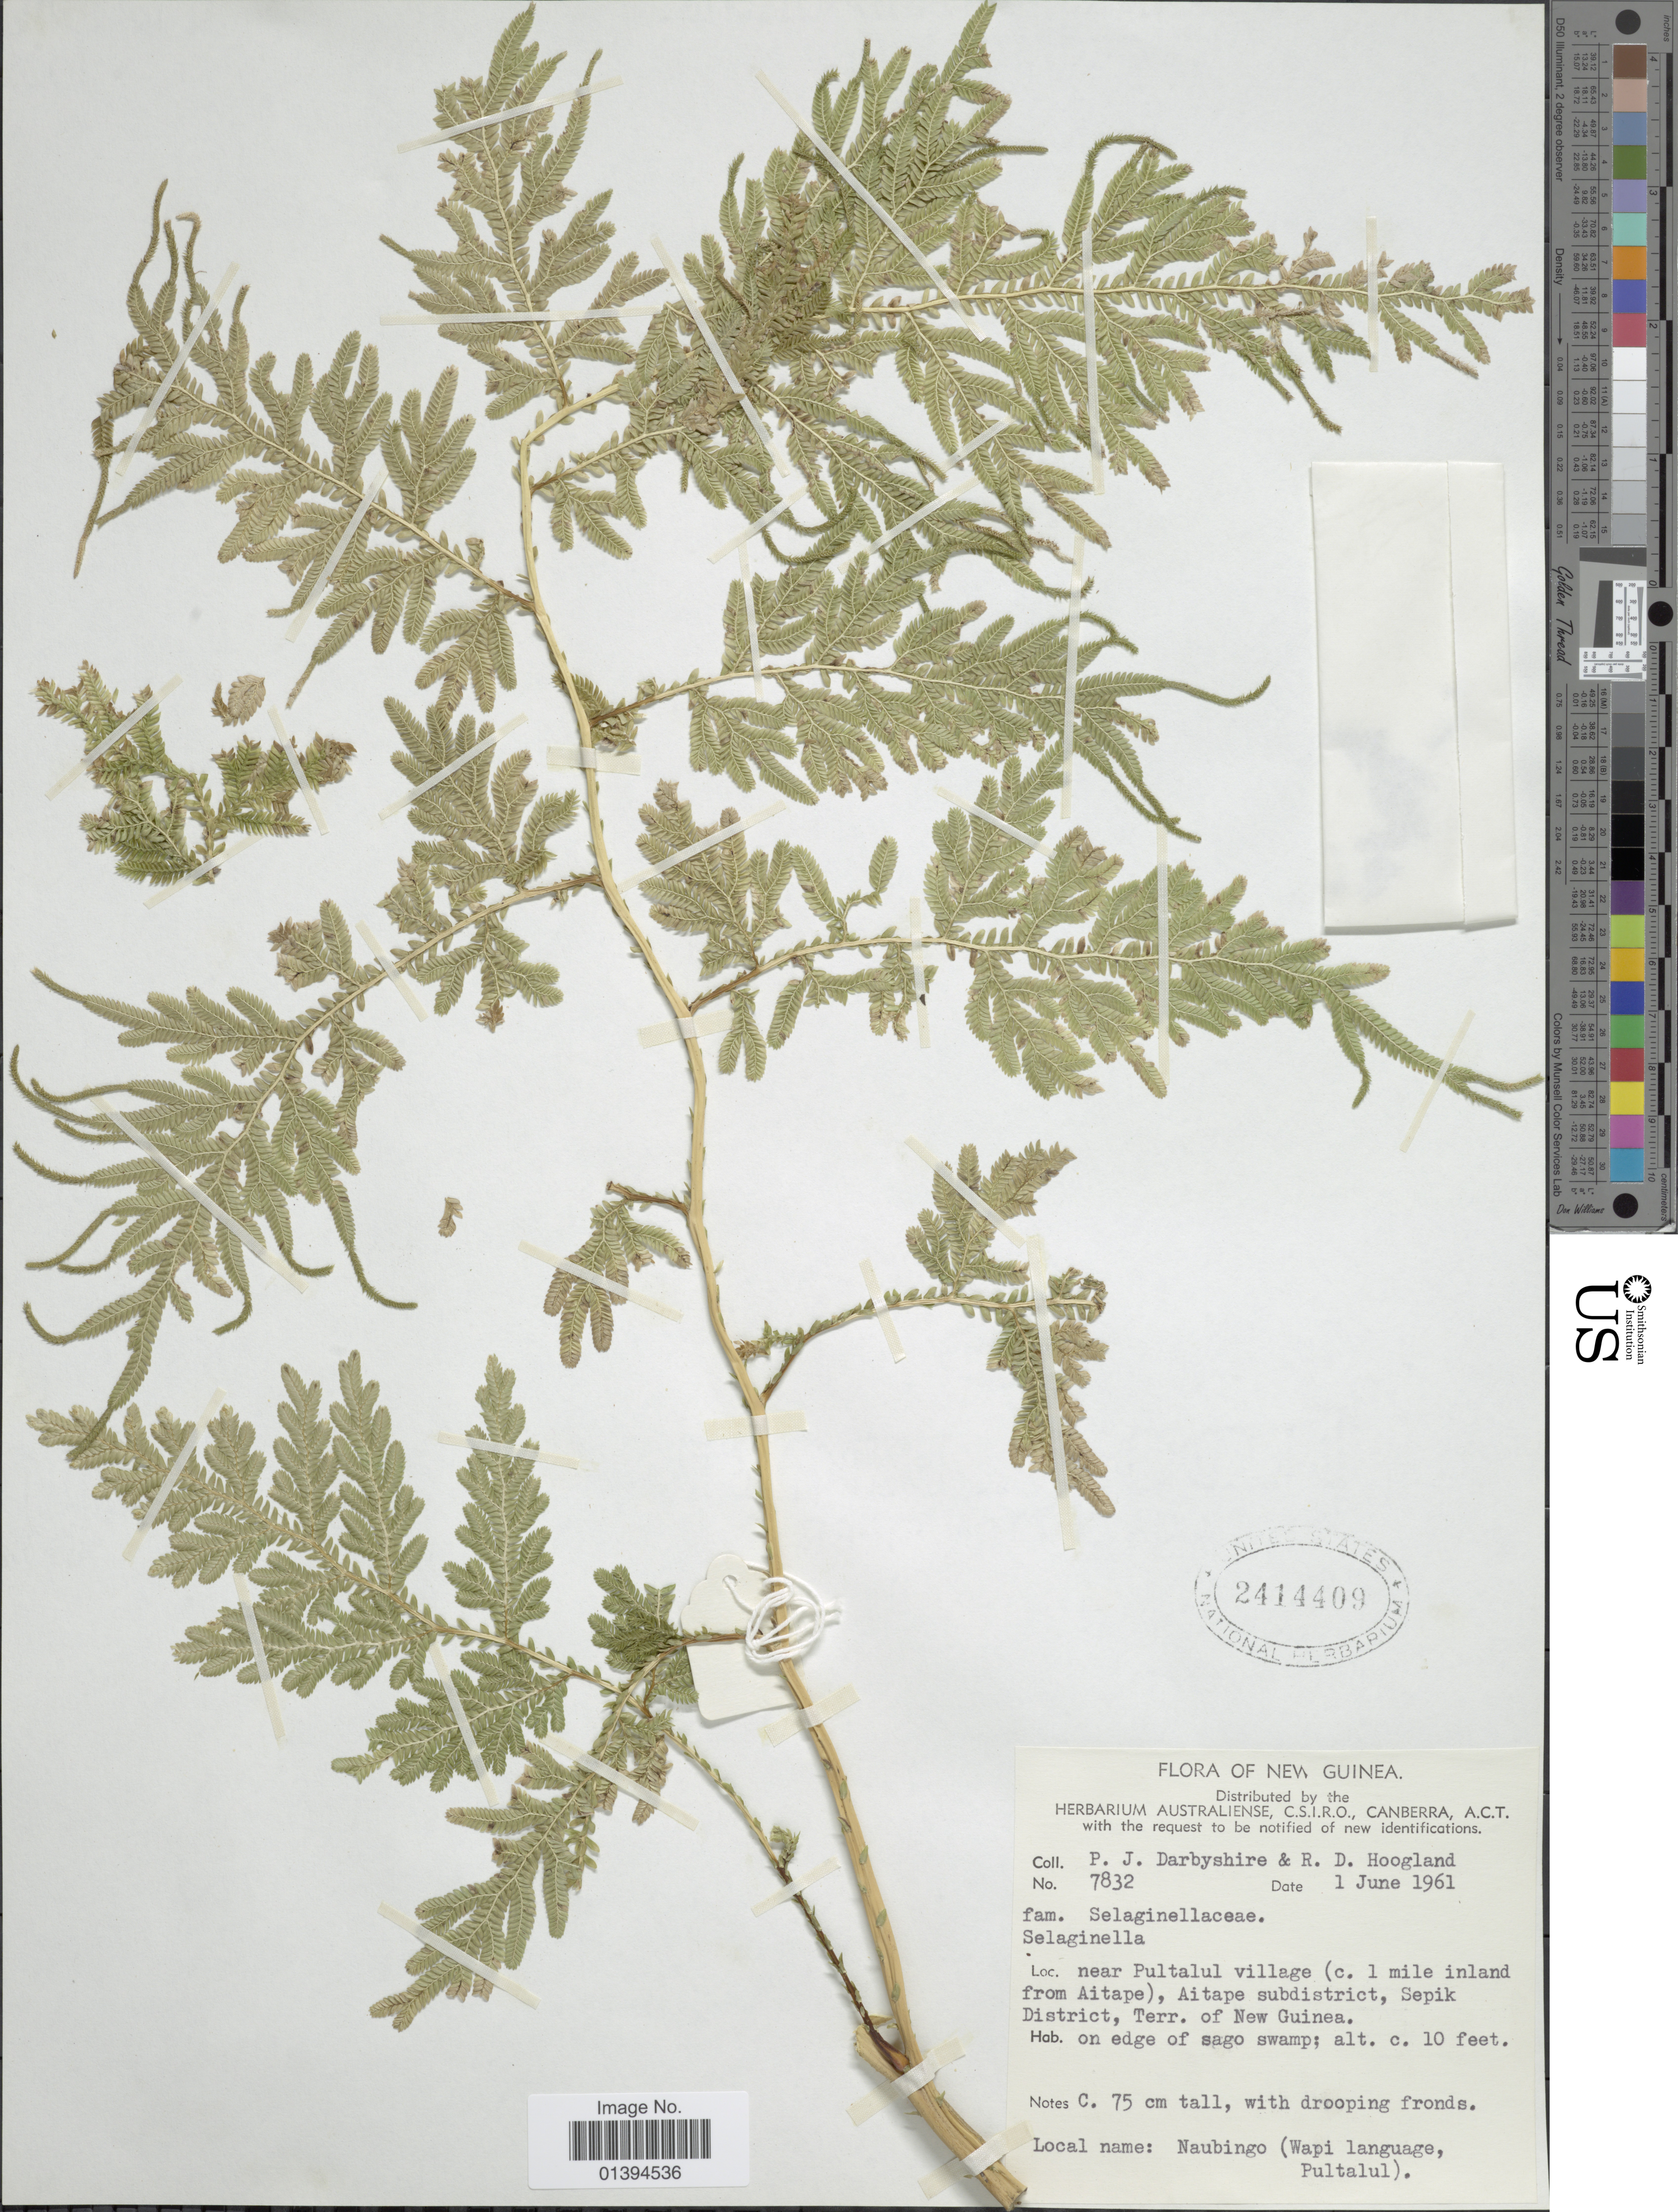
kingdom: Plantae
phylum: Tracheophyta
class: Lycopodiopsida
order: Selaginellales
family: Selaginellaceae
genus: Selaginella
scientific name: Selaginella sp.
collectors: P. Darbyshire & R. D. Hoogland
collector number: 7832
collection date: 1961-06-01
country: Papua New Guinea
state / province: East Sepik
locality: New Guinea, near Pultalul village (c. 1 mile inland from Aitape), Aitape subdistrict, Sepik District, Terr. of New Guinea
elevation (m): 3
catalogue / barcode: US 2414409